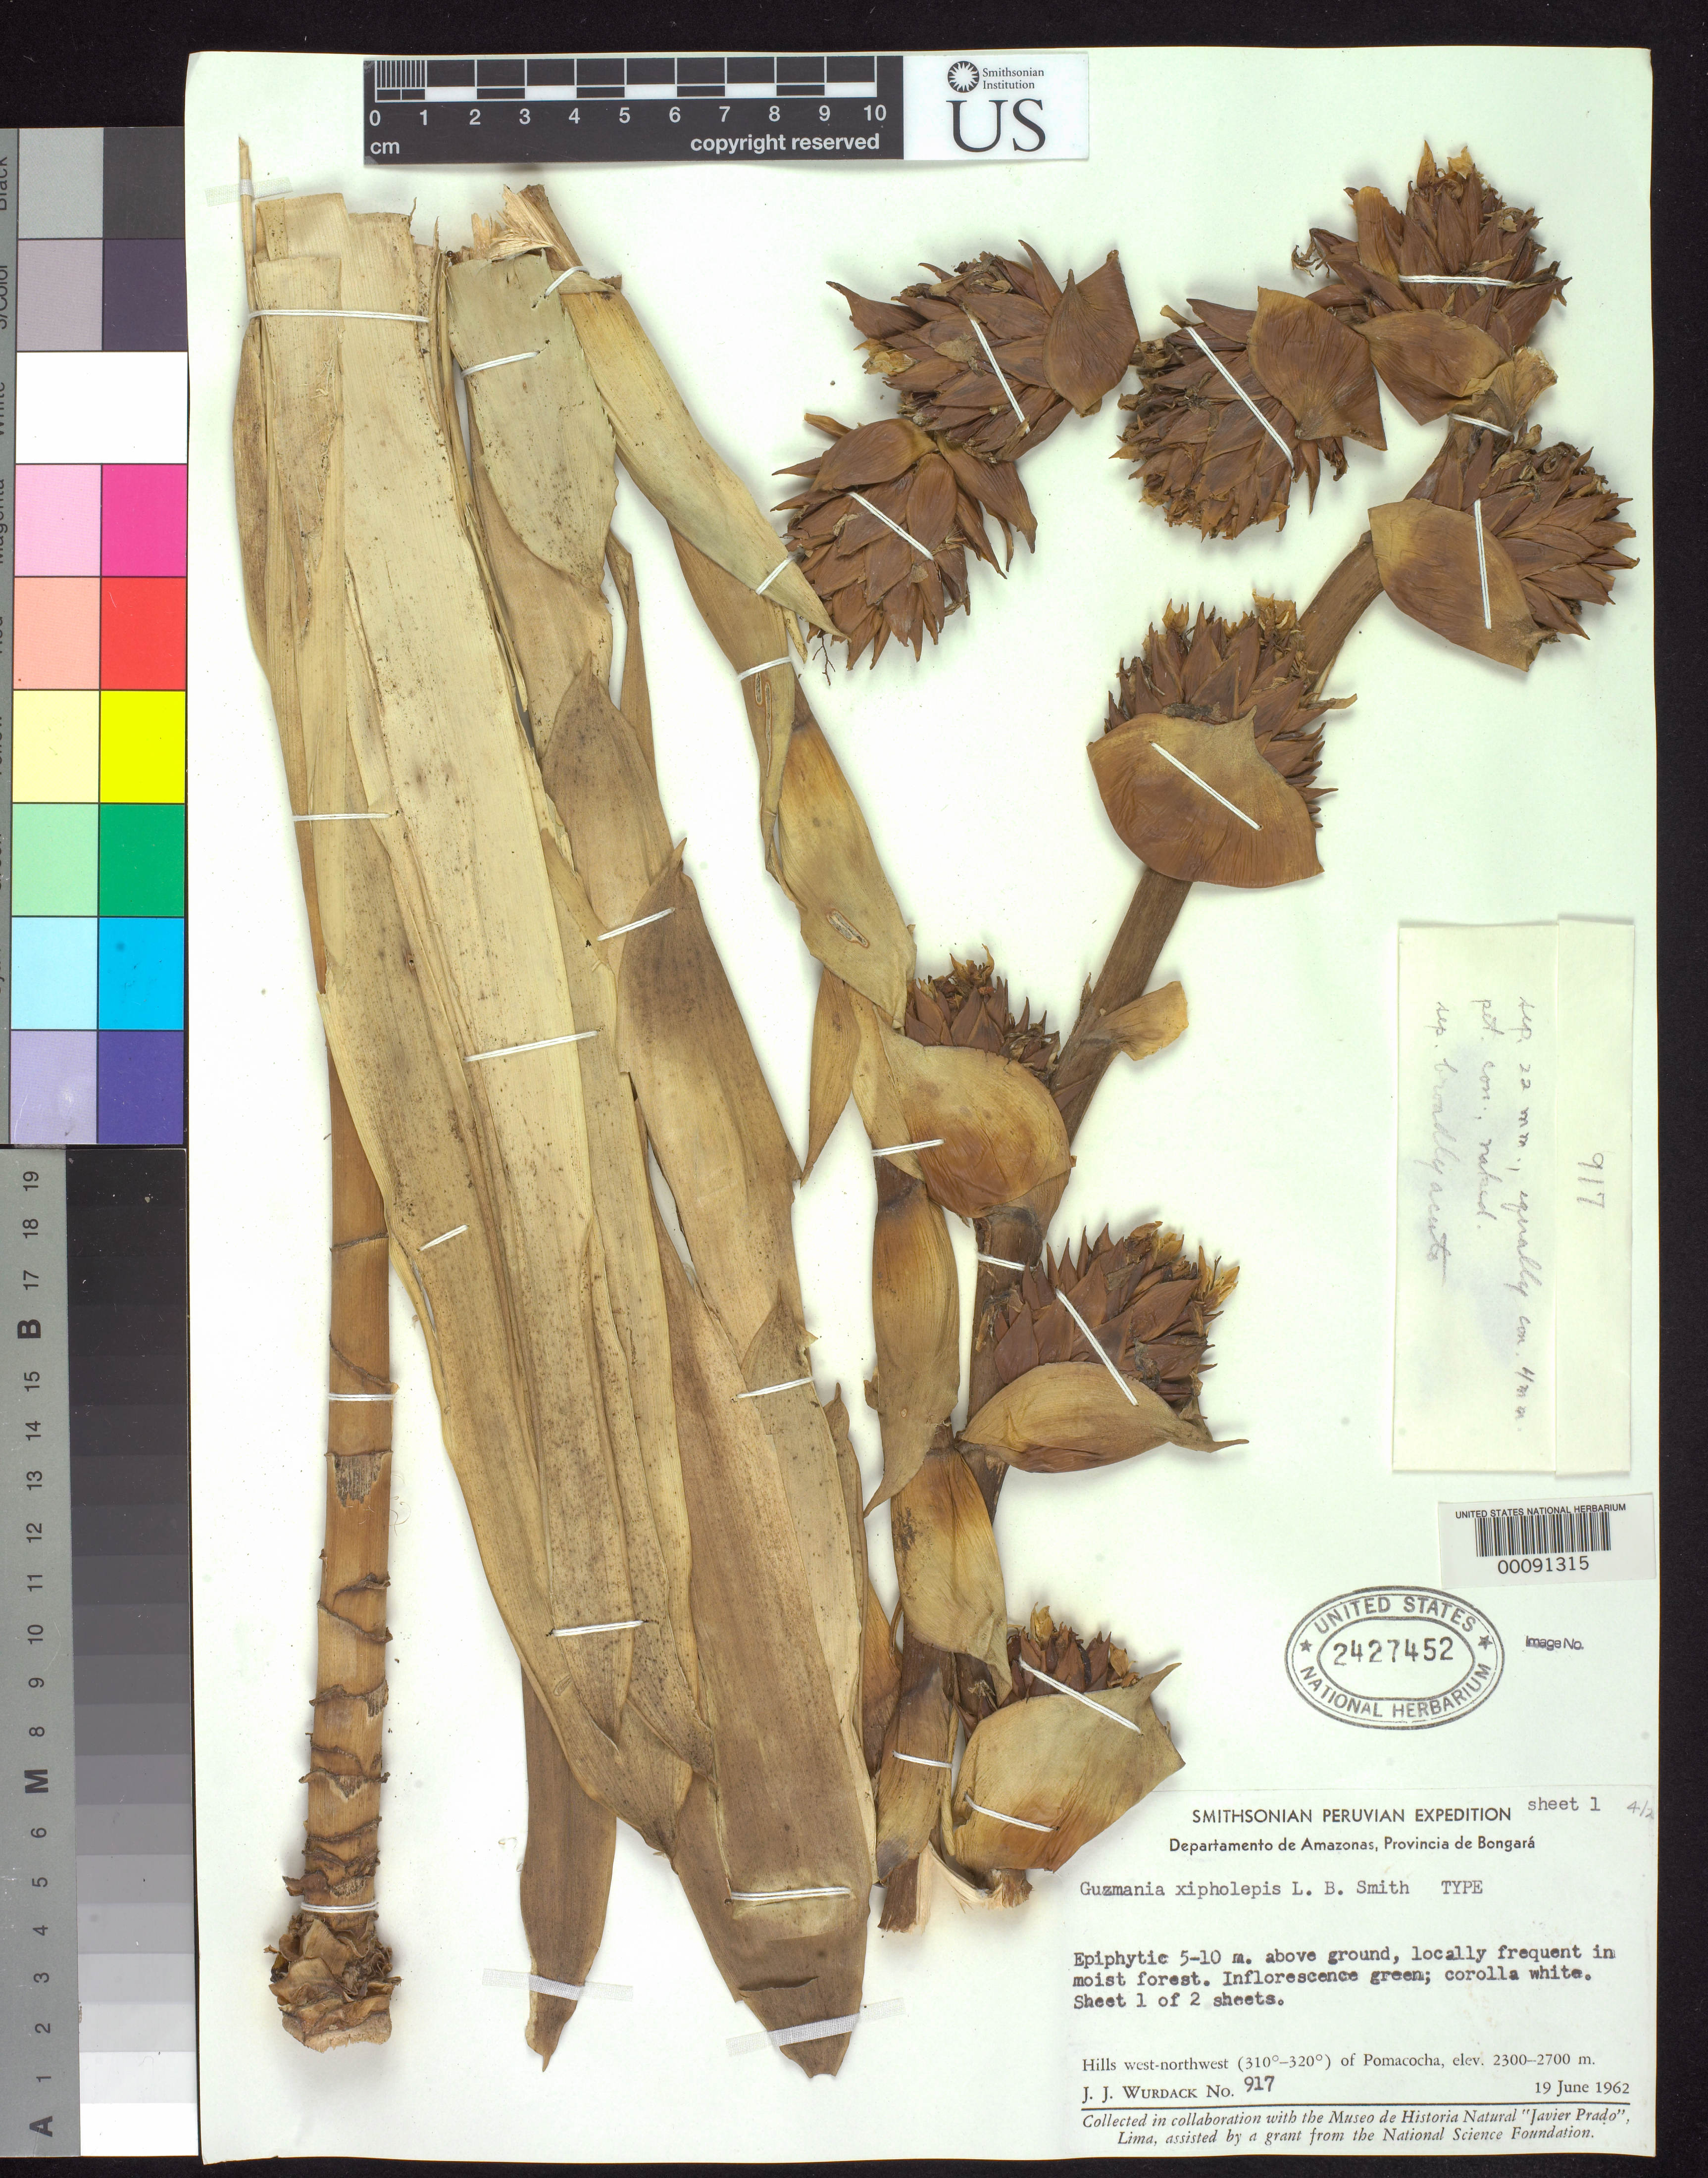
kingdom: Plantae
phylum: Tracheophyta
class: Liliopsida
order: Poales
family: Bromeliaceae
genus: Guzmania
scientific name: Guzmania xipholepis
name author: L.B. Sm.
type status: Holotype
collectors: J. J. Wurdack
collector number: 917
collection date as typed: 19 Jun 1962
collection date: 1962-06-19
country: Peru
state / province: Amazonas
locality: hills NW of Pomacocha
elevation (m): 2300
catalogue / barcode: US 2427452